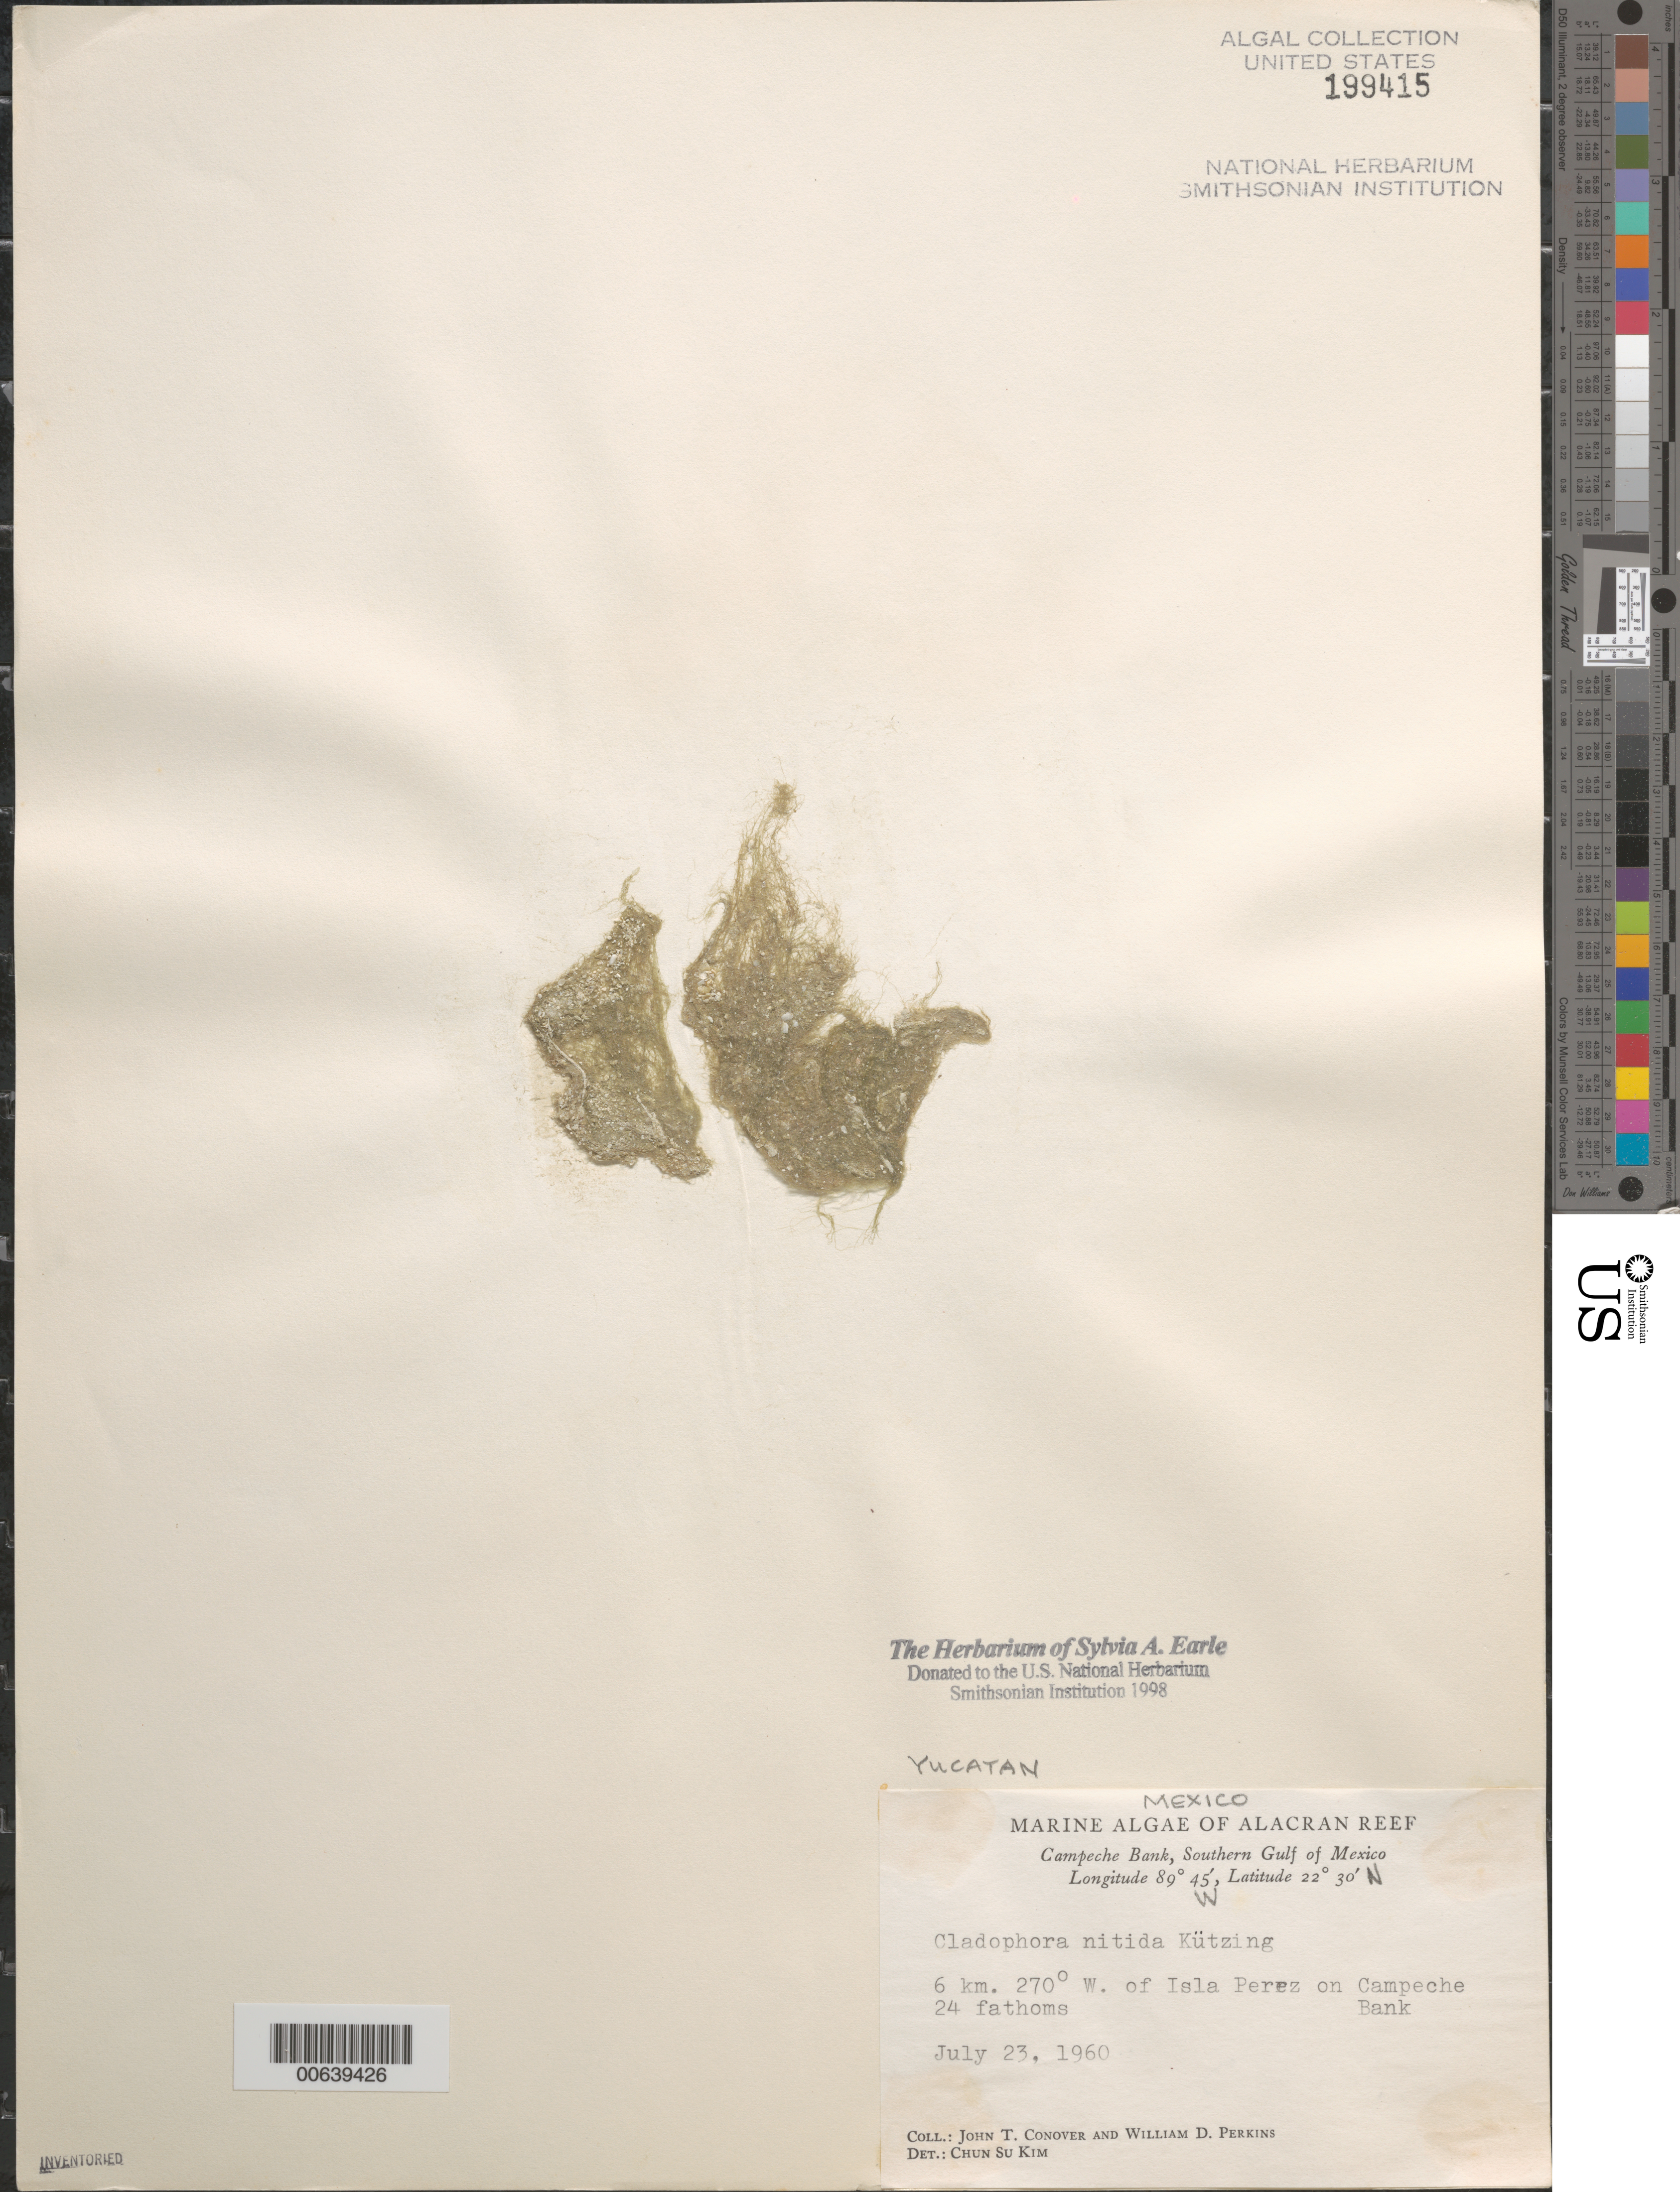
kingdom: Plantae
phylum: Chlorophyta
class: Ulvophyceae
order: Cladophorales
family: Cladophoraceae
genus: Cladophora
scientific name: Cladophora sericea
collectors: J. T. Conover & W. D. Perkins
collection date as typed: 23 Jul 1960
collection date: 1960-07-23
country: Mexico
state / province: Yucatan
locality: Alacran Reef, 6 km 270 degrees west of Isla Perez, Campeche Bank, southern Gulf of Mexico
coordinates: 22 30' N, 89 45' W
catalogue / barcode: US 199415